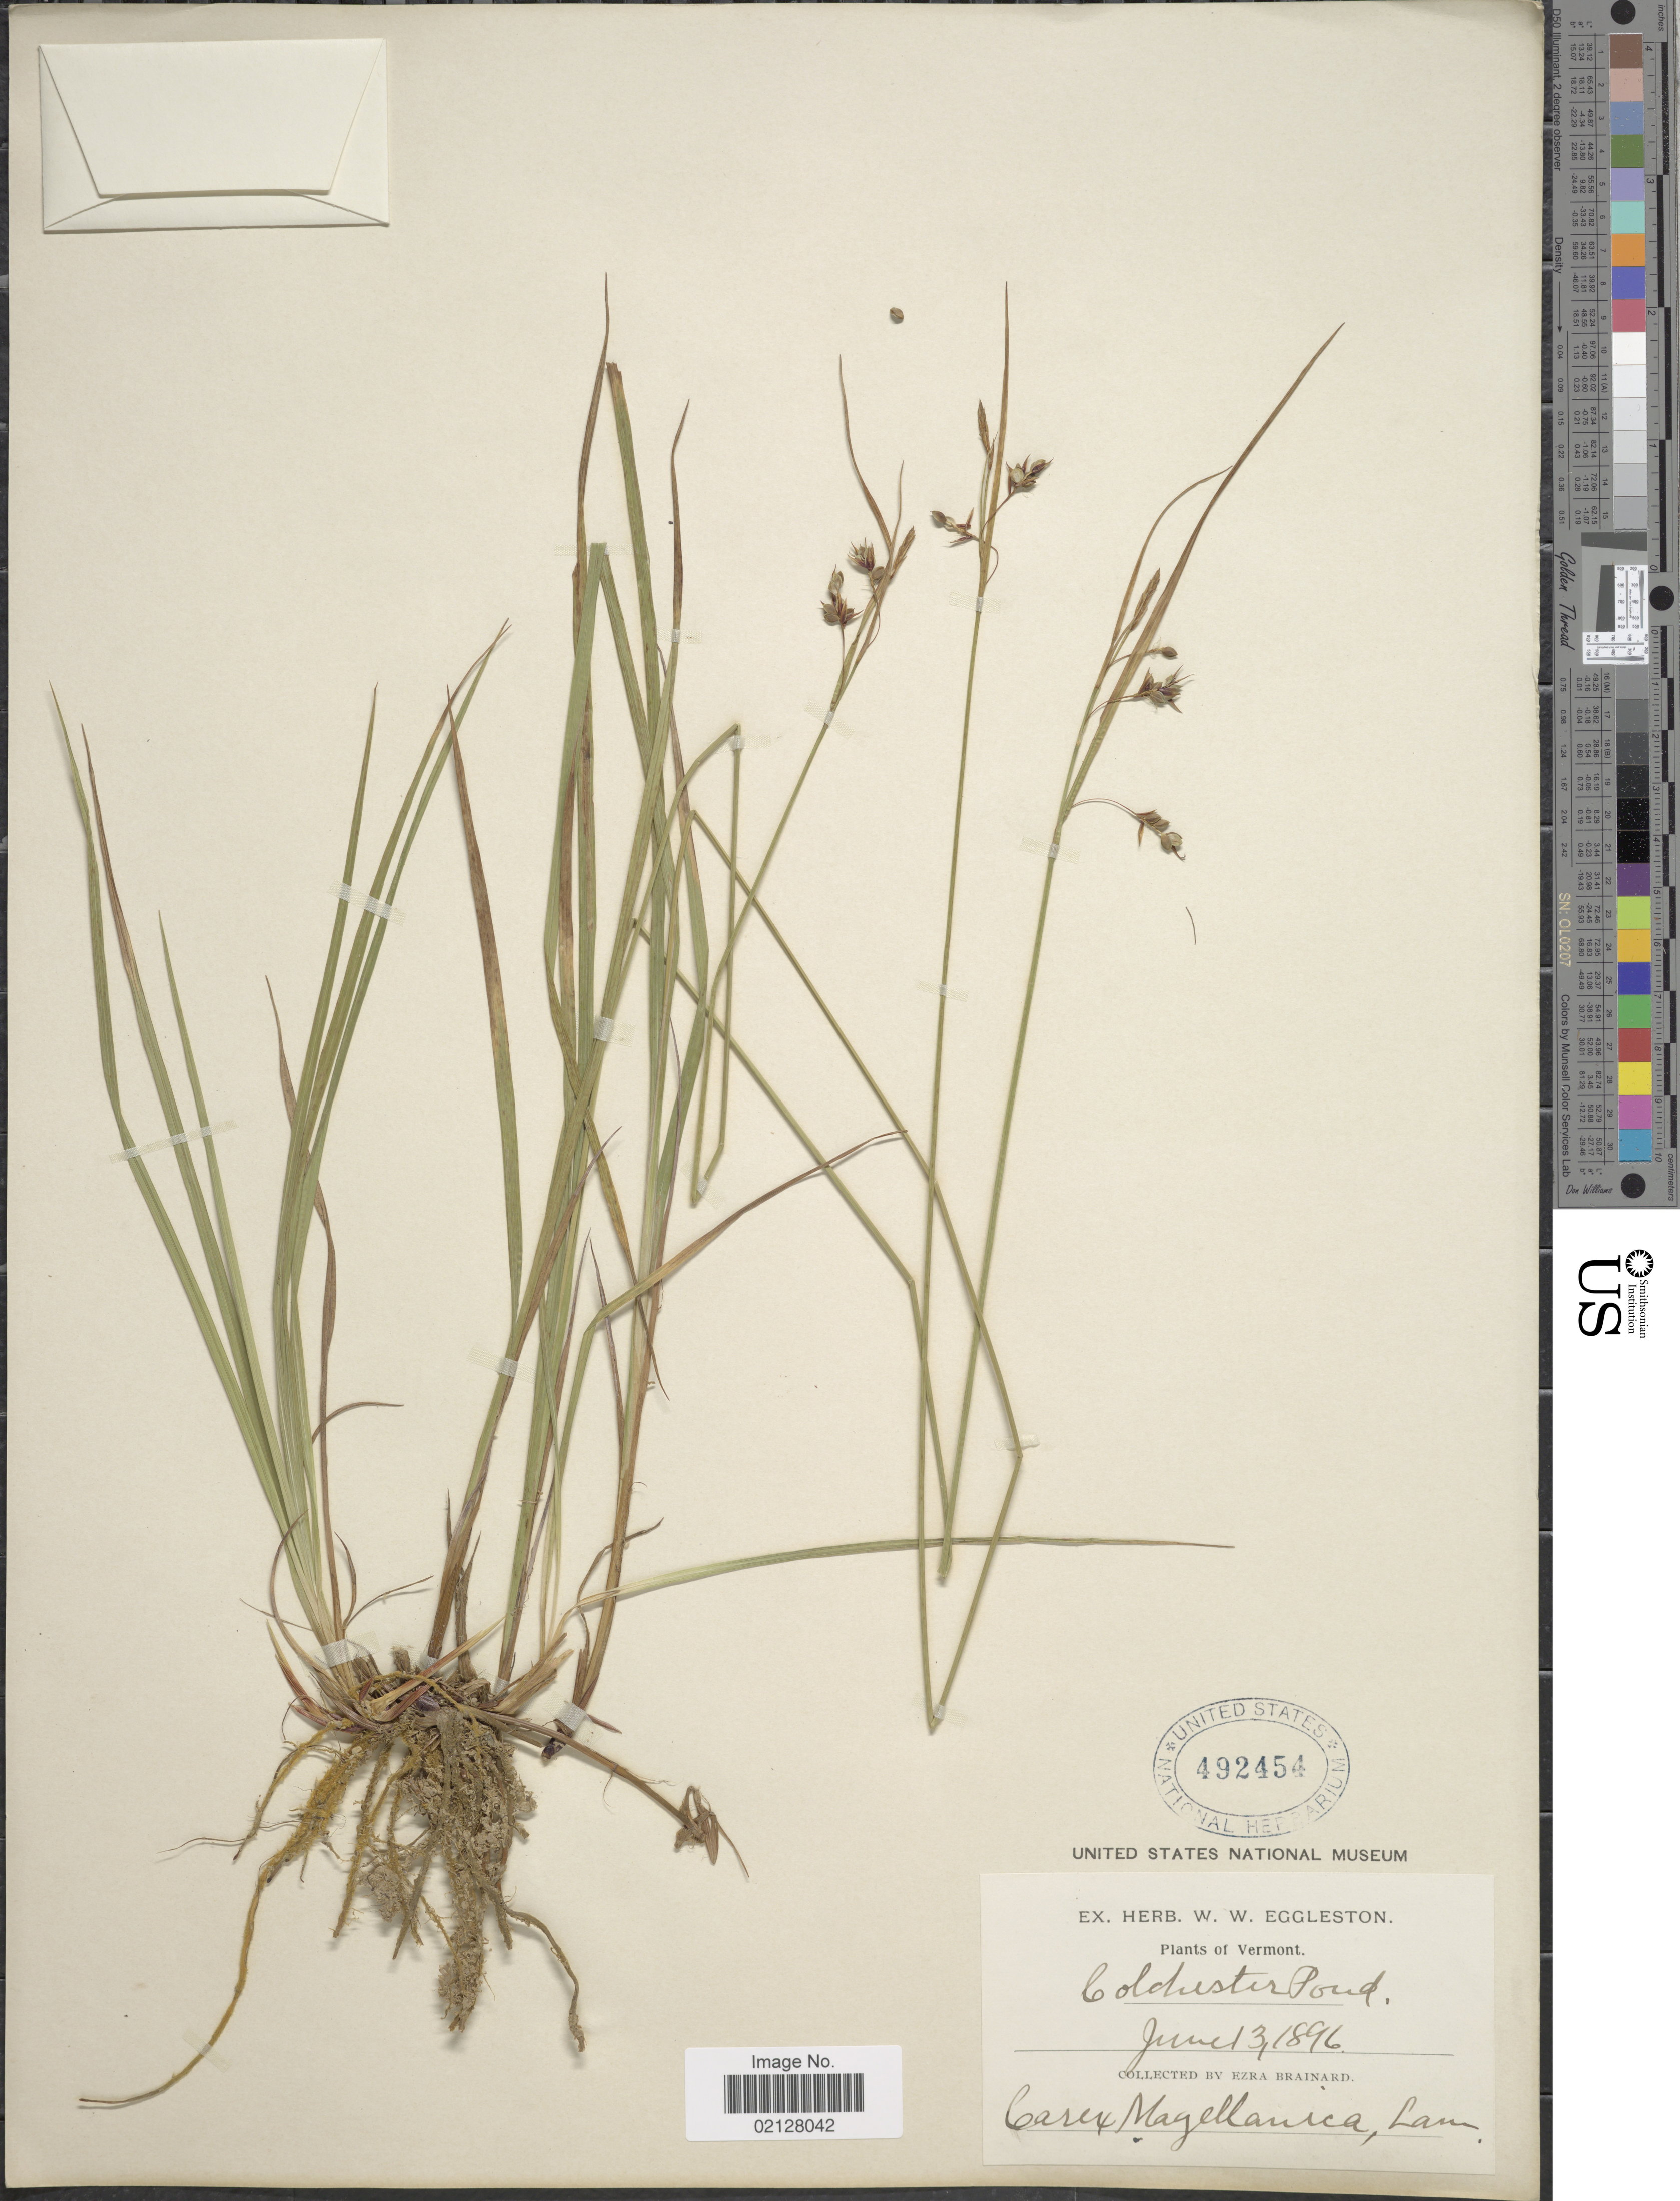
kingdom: Plantae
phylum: Tracheophyta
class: Liliopsida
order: Poales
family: Cyperaceae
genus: Carex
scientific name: Carex magellanica subsp. irrigua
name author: (Wahlenb.) Hiitonen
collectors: E. Brainard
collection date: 1896-06-13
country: United States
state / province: Vermont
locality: Colchester Pond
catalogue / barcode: US 492454